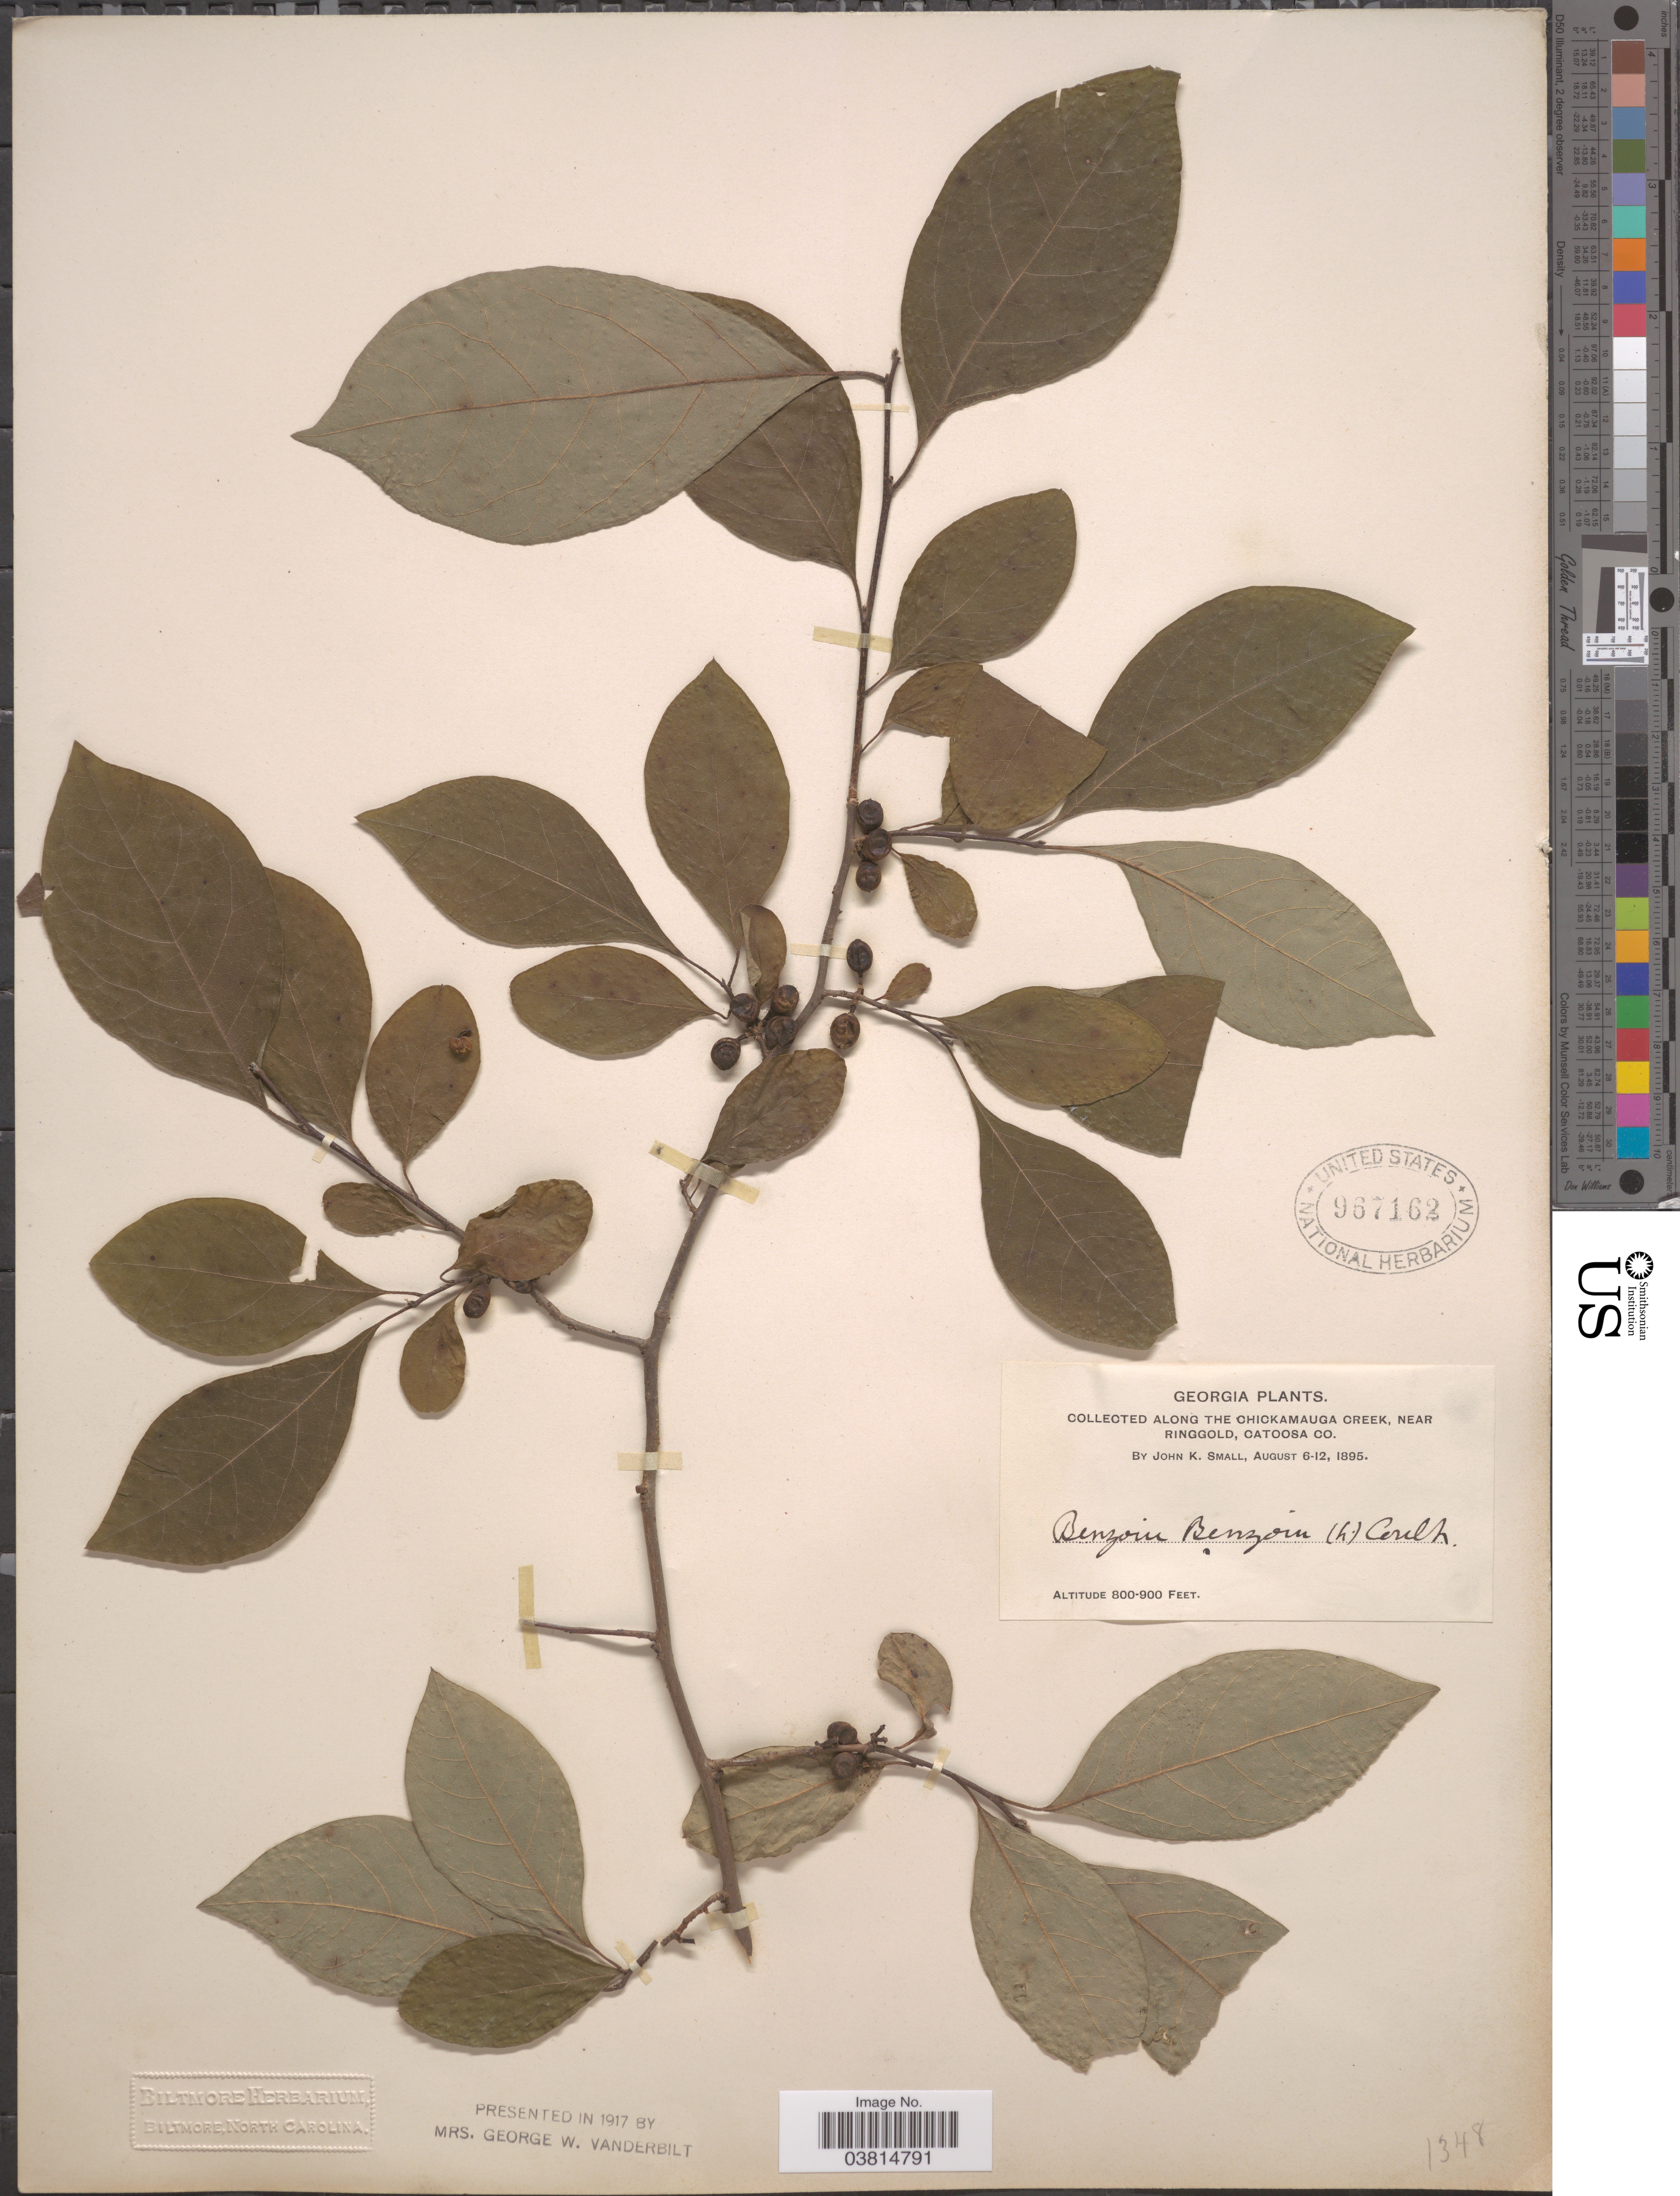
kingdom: Plantae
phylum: Tracheophyta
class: Magnoliopsida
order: Laurales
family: Lauraceae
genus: Lindera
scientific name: Lindera benzoin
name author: (L.) Blume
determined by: Strong, Mark T., (BOT), Smithsonian Institution - National Museum of Natural History (UNITED STATES)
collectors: J. K. Small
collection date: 1895-08-06/1895-08-12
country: United States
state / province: Georgia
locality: Along the Chikamauga Creek, near Ringgold, Catoosa Co.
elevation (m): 244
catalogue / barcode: US 967162